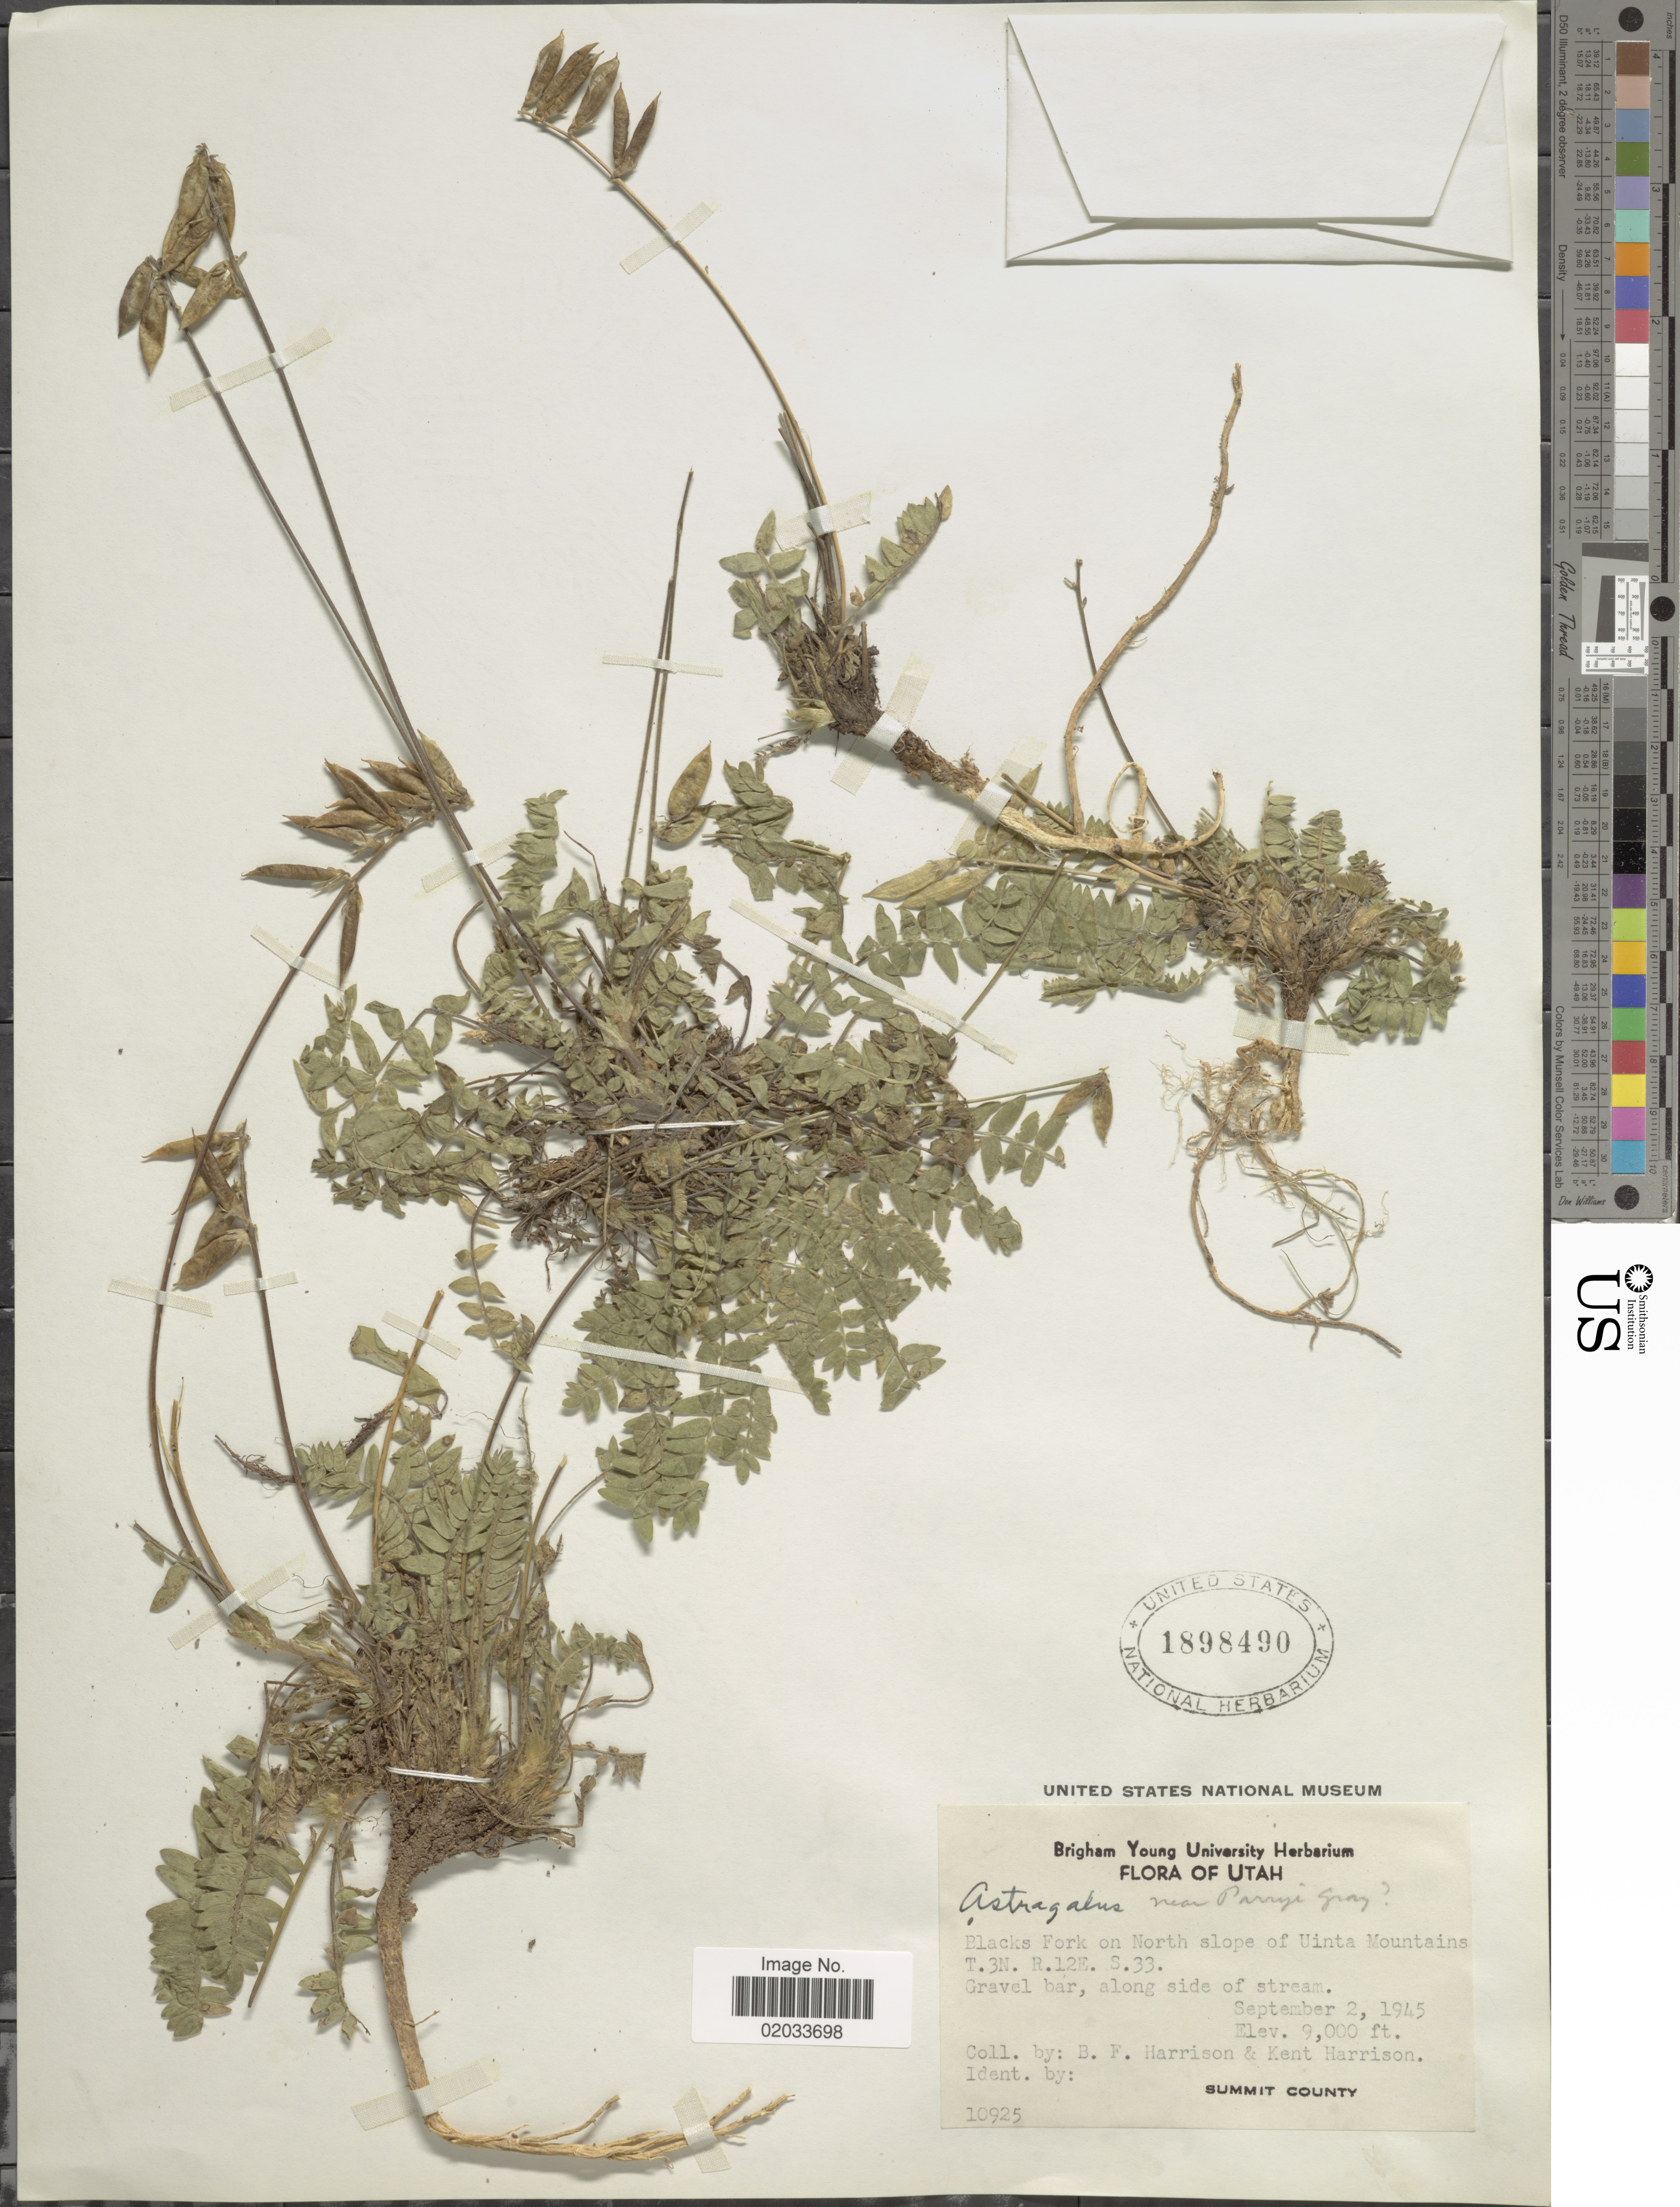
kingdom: Plantae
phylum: Tracheophyta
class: Magnoliopsida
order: Fabales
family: Fabaceae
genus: Astragalus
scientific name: Astragalus parryi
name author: A. Gray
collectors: B. F. Harrison & K. Harrison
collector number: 10925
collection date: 1945-09-02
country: United States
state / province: Utah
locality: Blacks Fork on North slope of Uinta Mountains T. 3N. R. 12E. S.33, Gravel bar, along side of stream, Summit County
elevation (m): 2743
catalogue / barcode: US 1898490